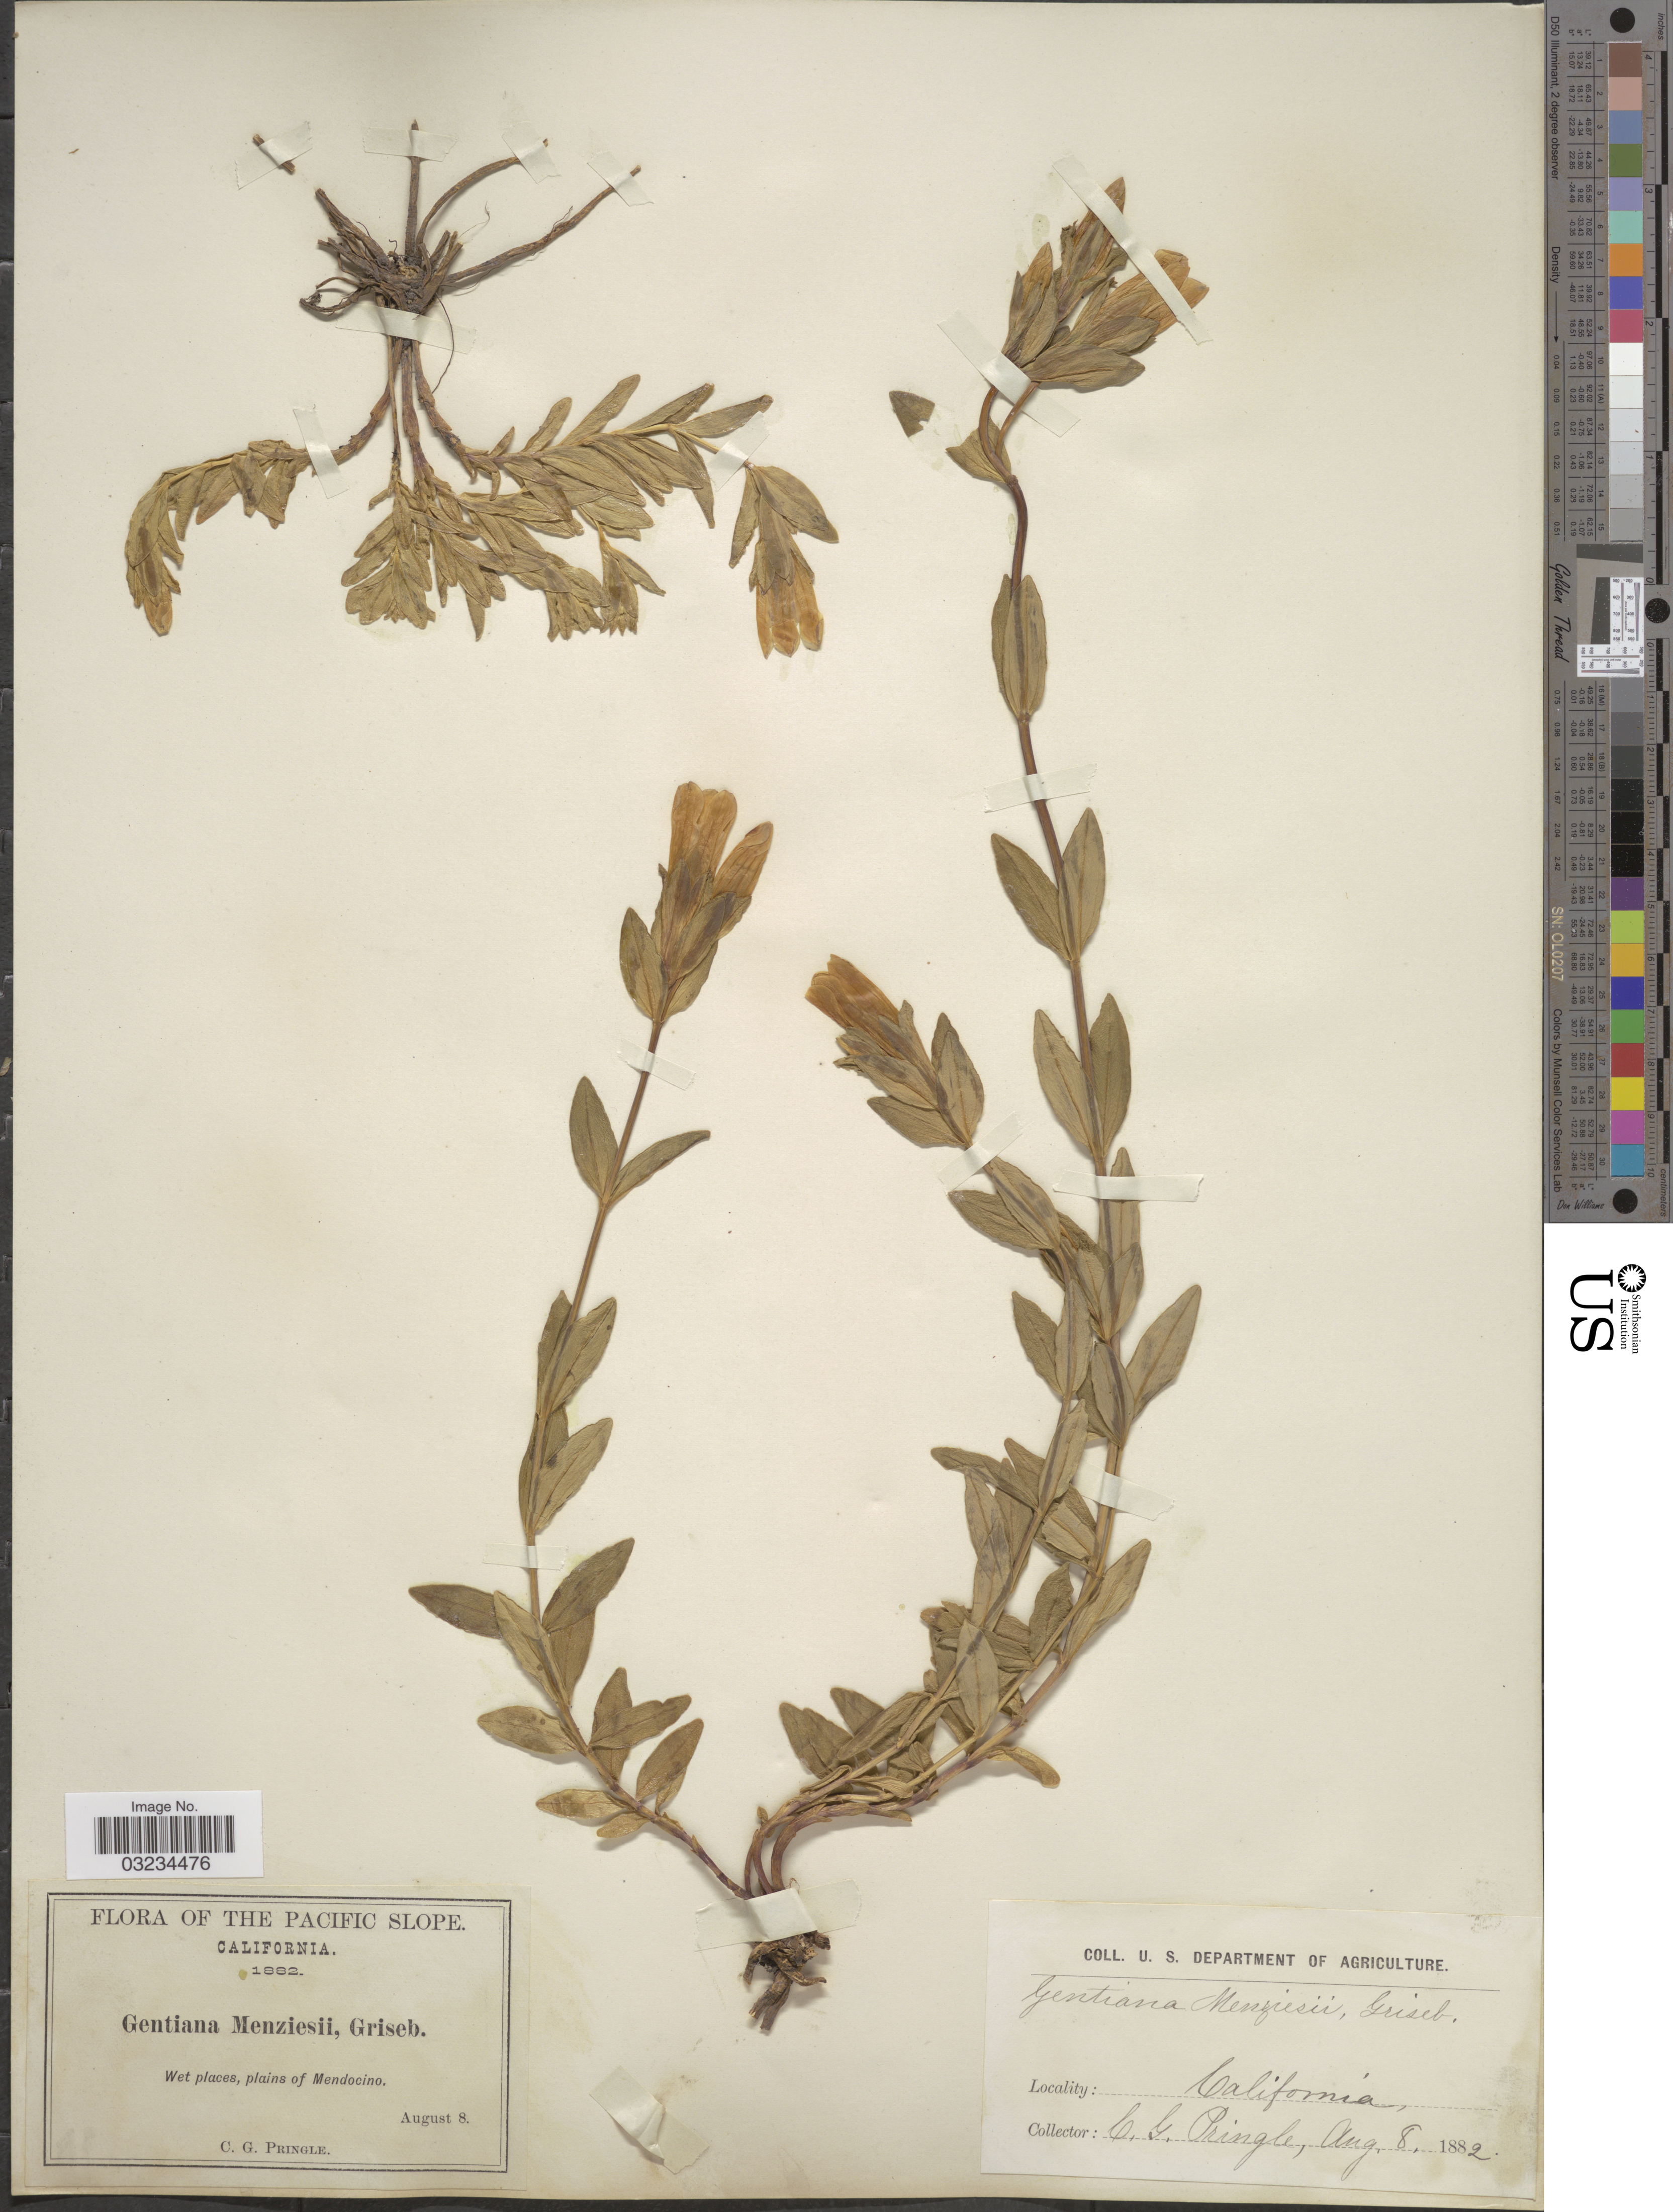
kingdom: Plantae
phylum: Tracheophyta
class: Magnoliopsida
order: Gentianales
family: Gentianaceae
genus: Gentiana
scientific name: Gentiana menziesii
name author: Griseb.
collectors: C. G. Pringle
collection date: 1882-08-08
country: United States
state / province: California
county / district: Mendocino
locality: Pacific Slope. Wet places, plains of Mendocino.